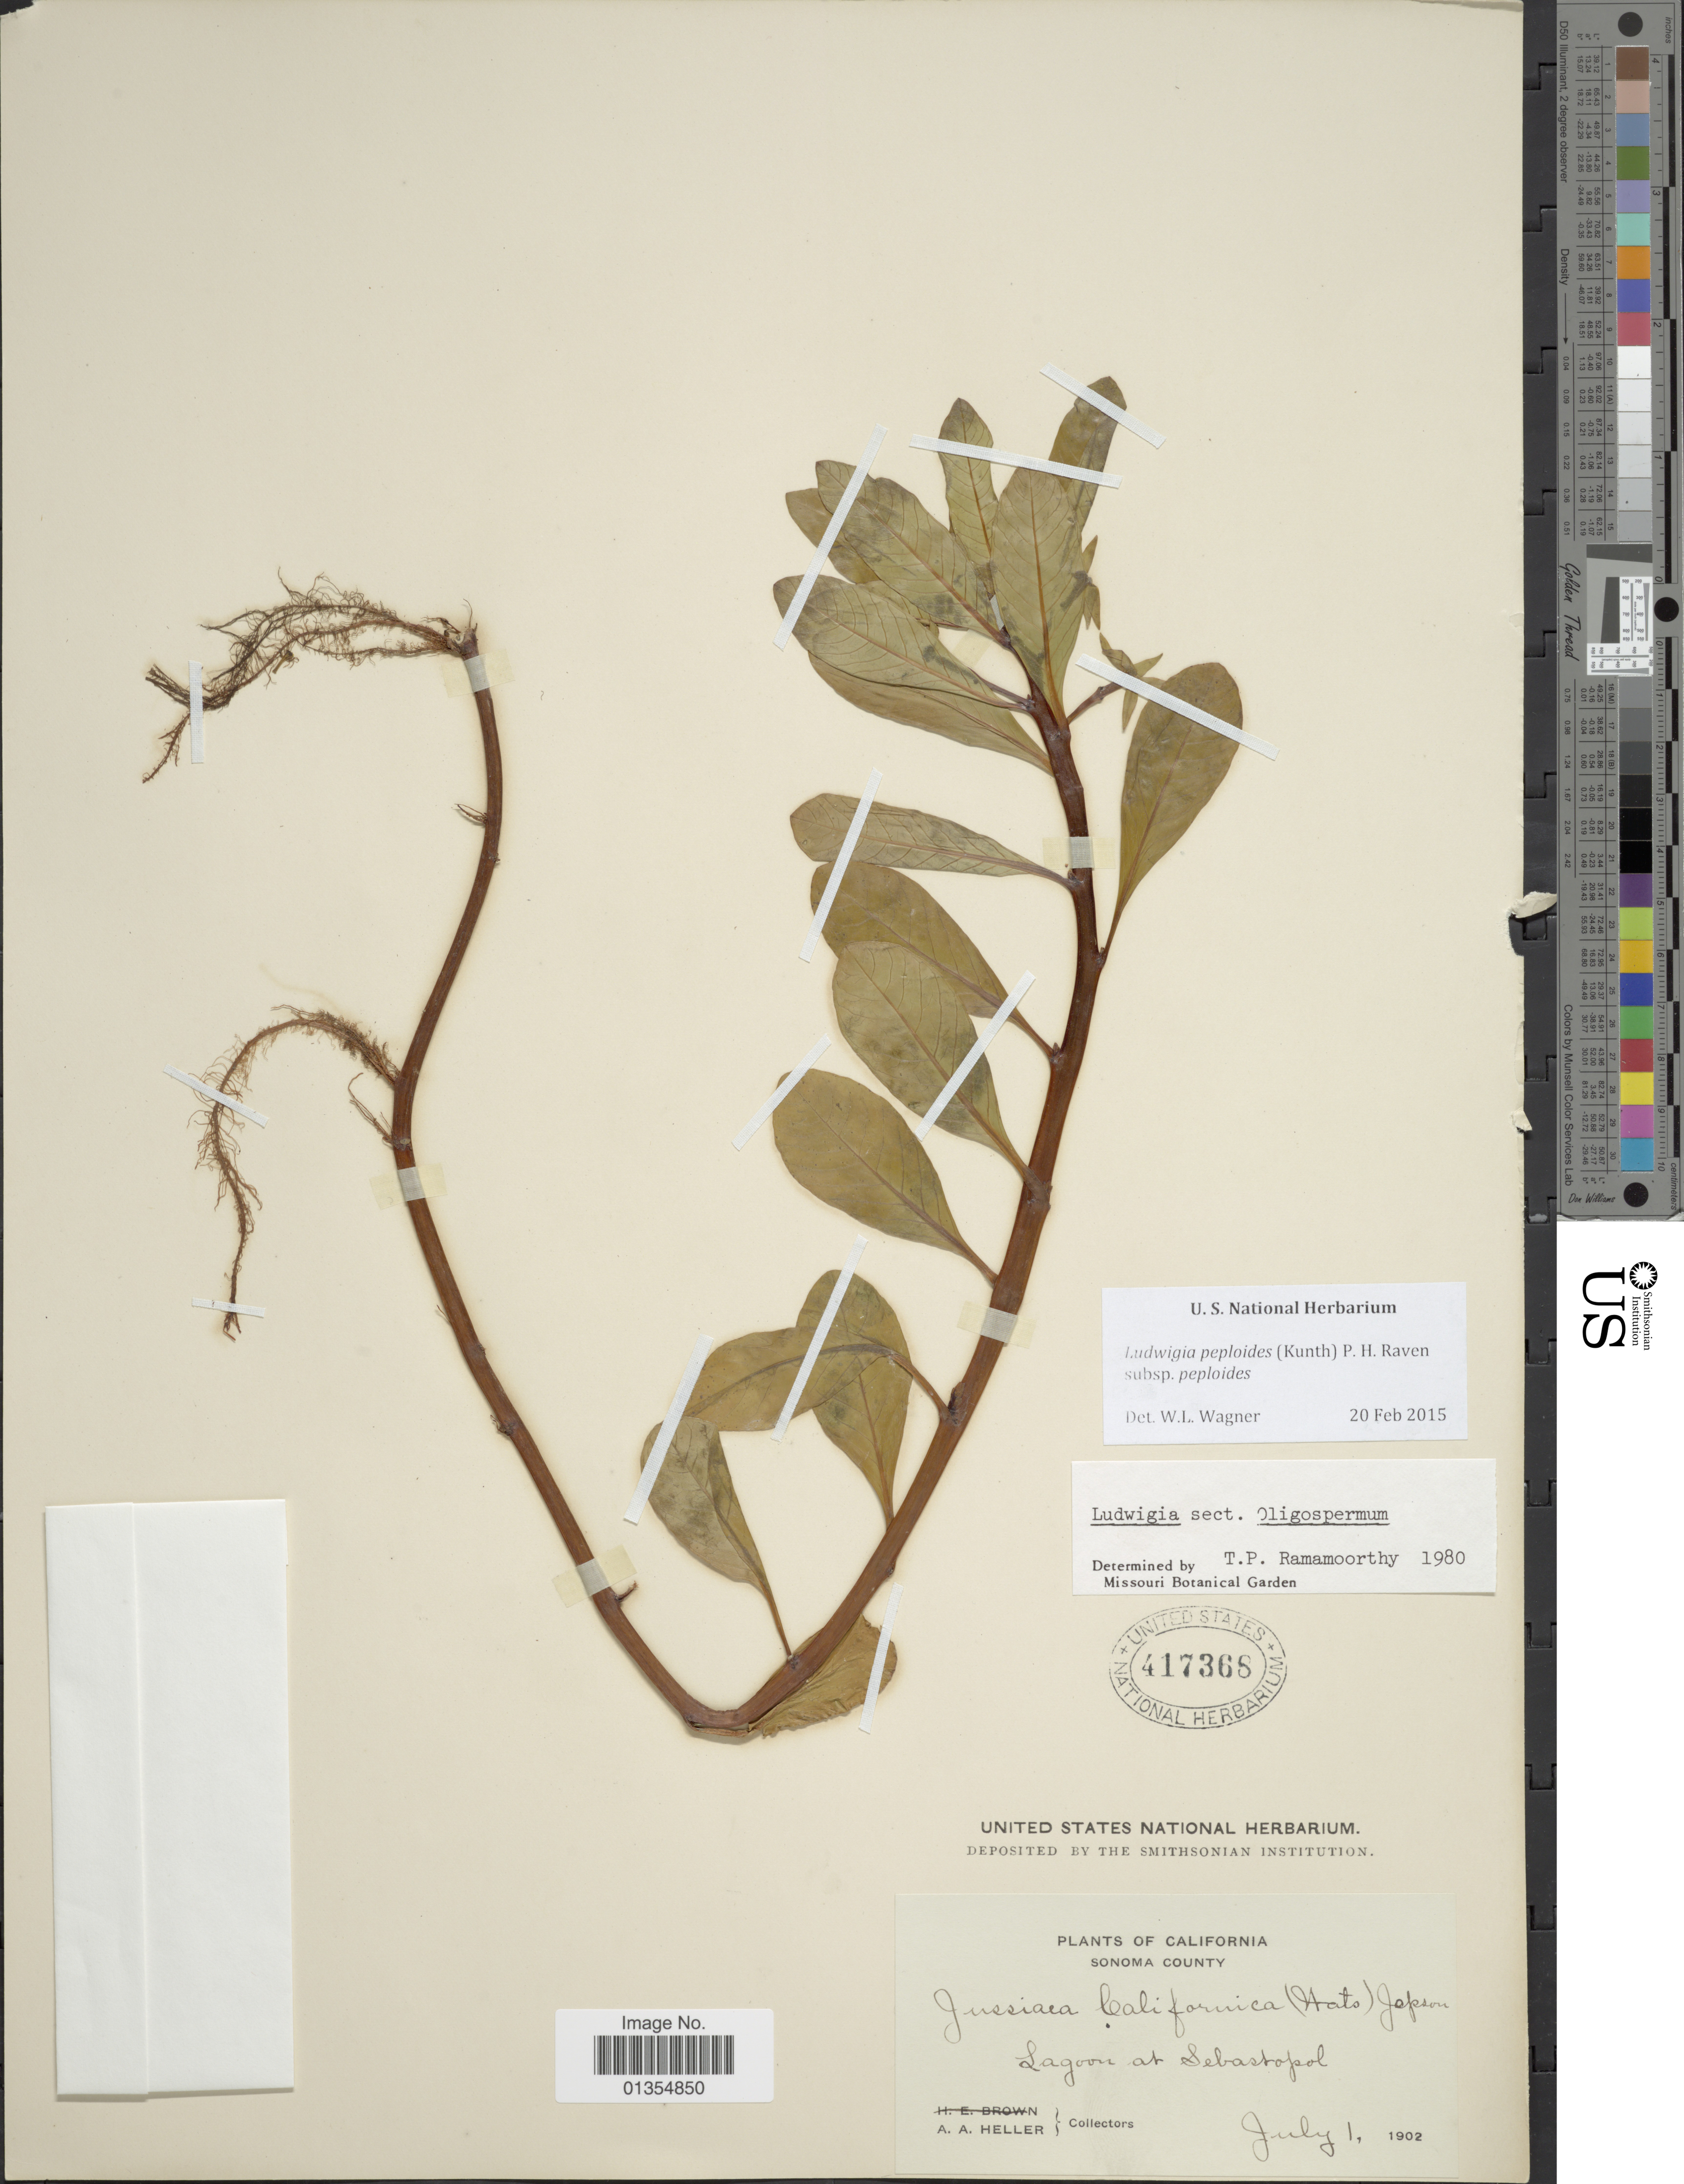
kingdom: Plantae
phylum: Tracheophyta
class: Magnoliopsida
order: Myrtales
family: Onagraceae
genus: Ludwigia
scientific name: Ludwigia peploides subsp. peploides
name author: (Kunth) P.H. Raven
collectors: A. A. Heller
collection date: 1902-07-01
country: United States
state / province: California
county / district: Sonoma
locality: Sonoma County, Lagoon at Sebastopol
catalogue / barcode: US 417368